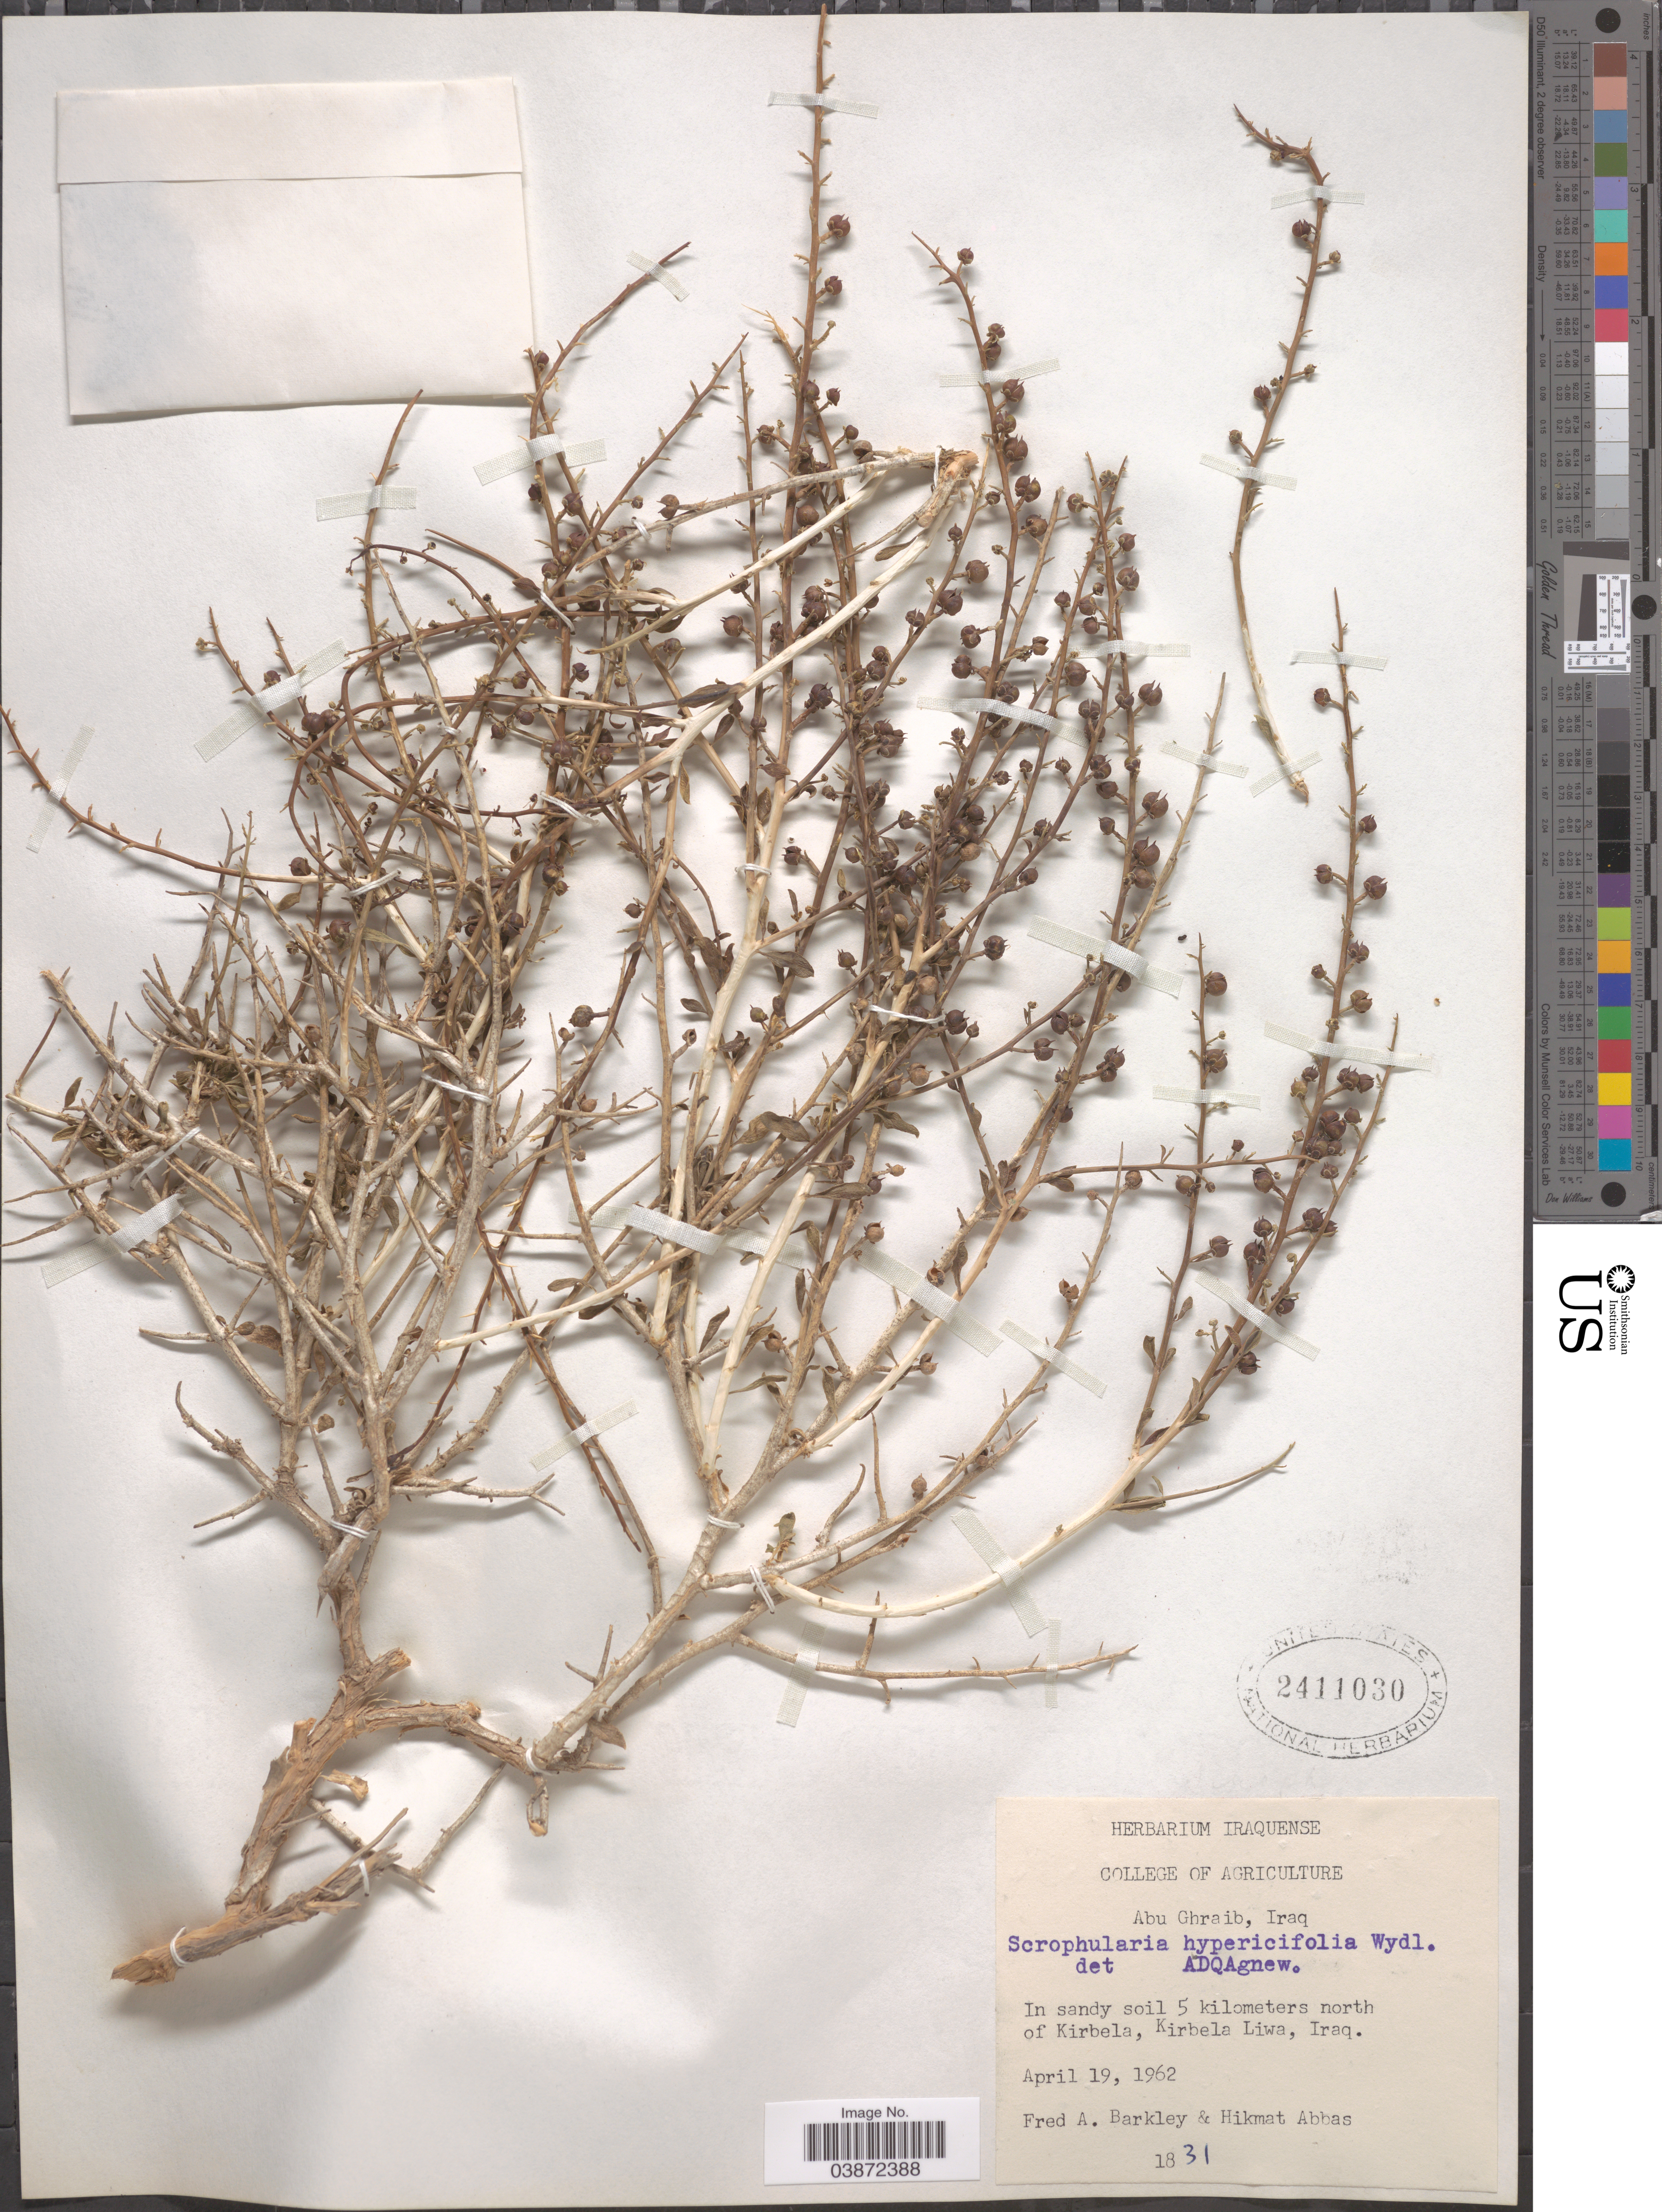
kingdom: Plantae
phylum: Tracheophyta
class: Magnoliopsida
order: Lamiales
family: Scrophulariaceae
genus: Scrophularia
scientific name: Scrophularia hypericifolia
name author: Wydler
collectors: F. A. Barkley & H. Abbas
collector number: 1831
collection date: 1962-04-19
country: Iraq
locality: Abu Ghraib. In sandy soil 5 kilometers north of Kirbela, Kirbela Liwa.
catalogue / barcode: US 2411030